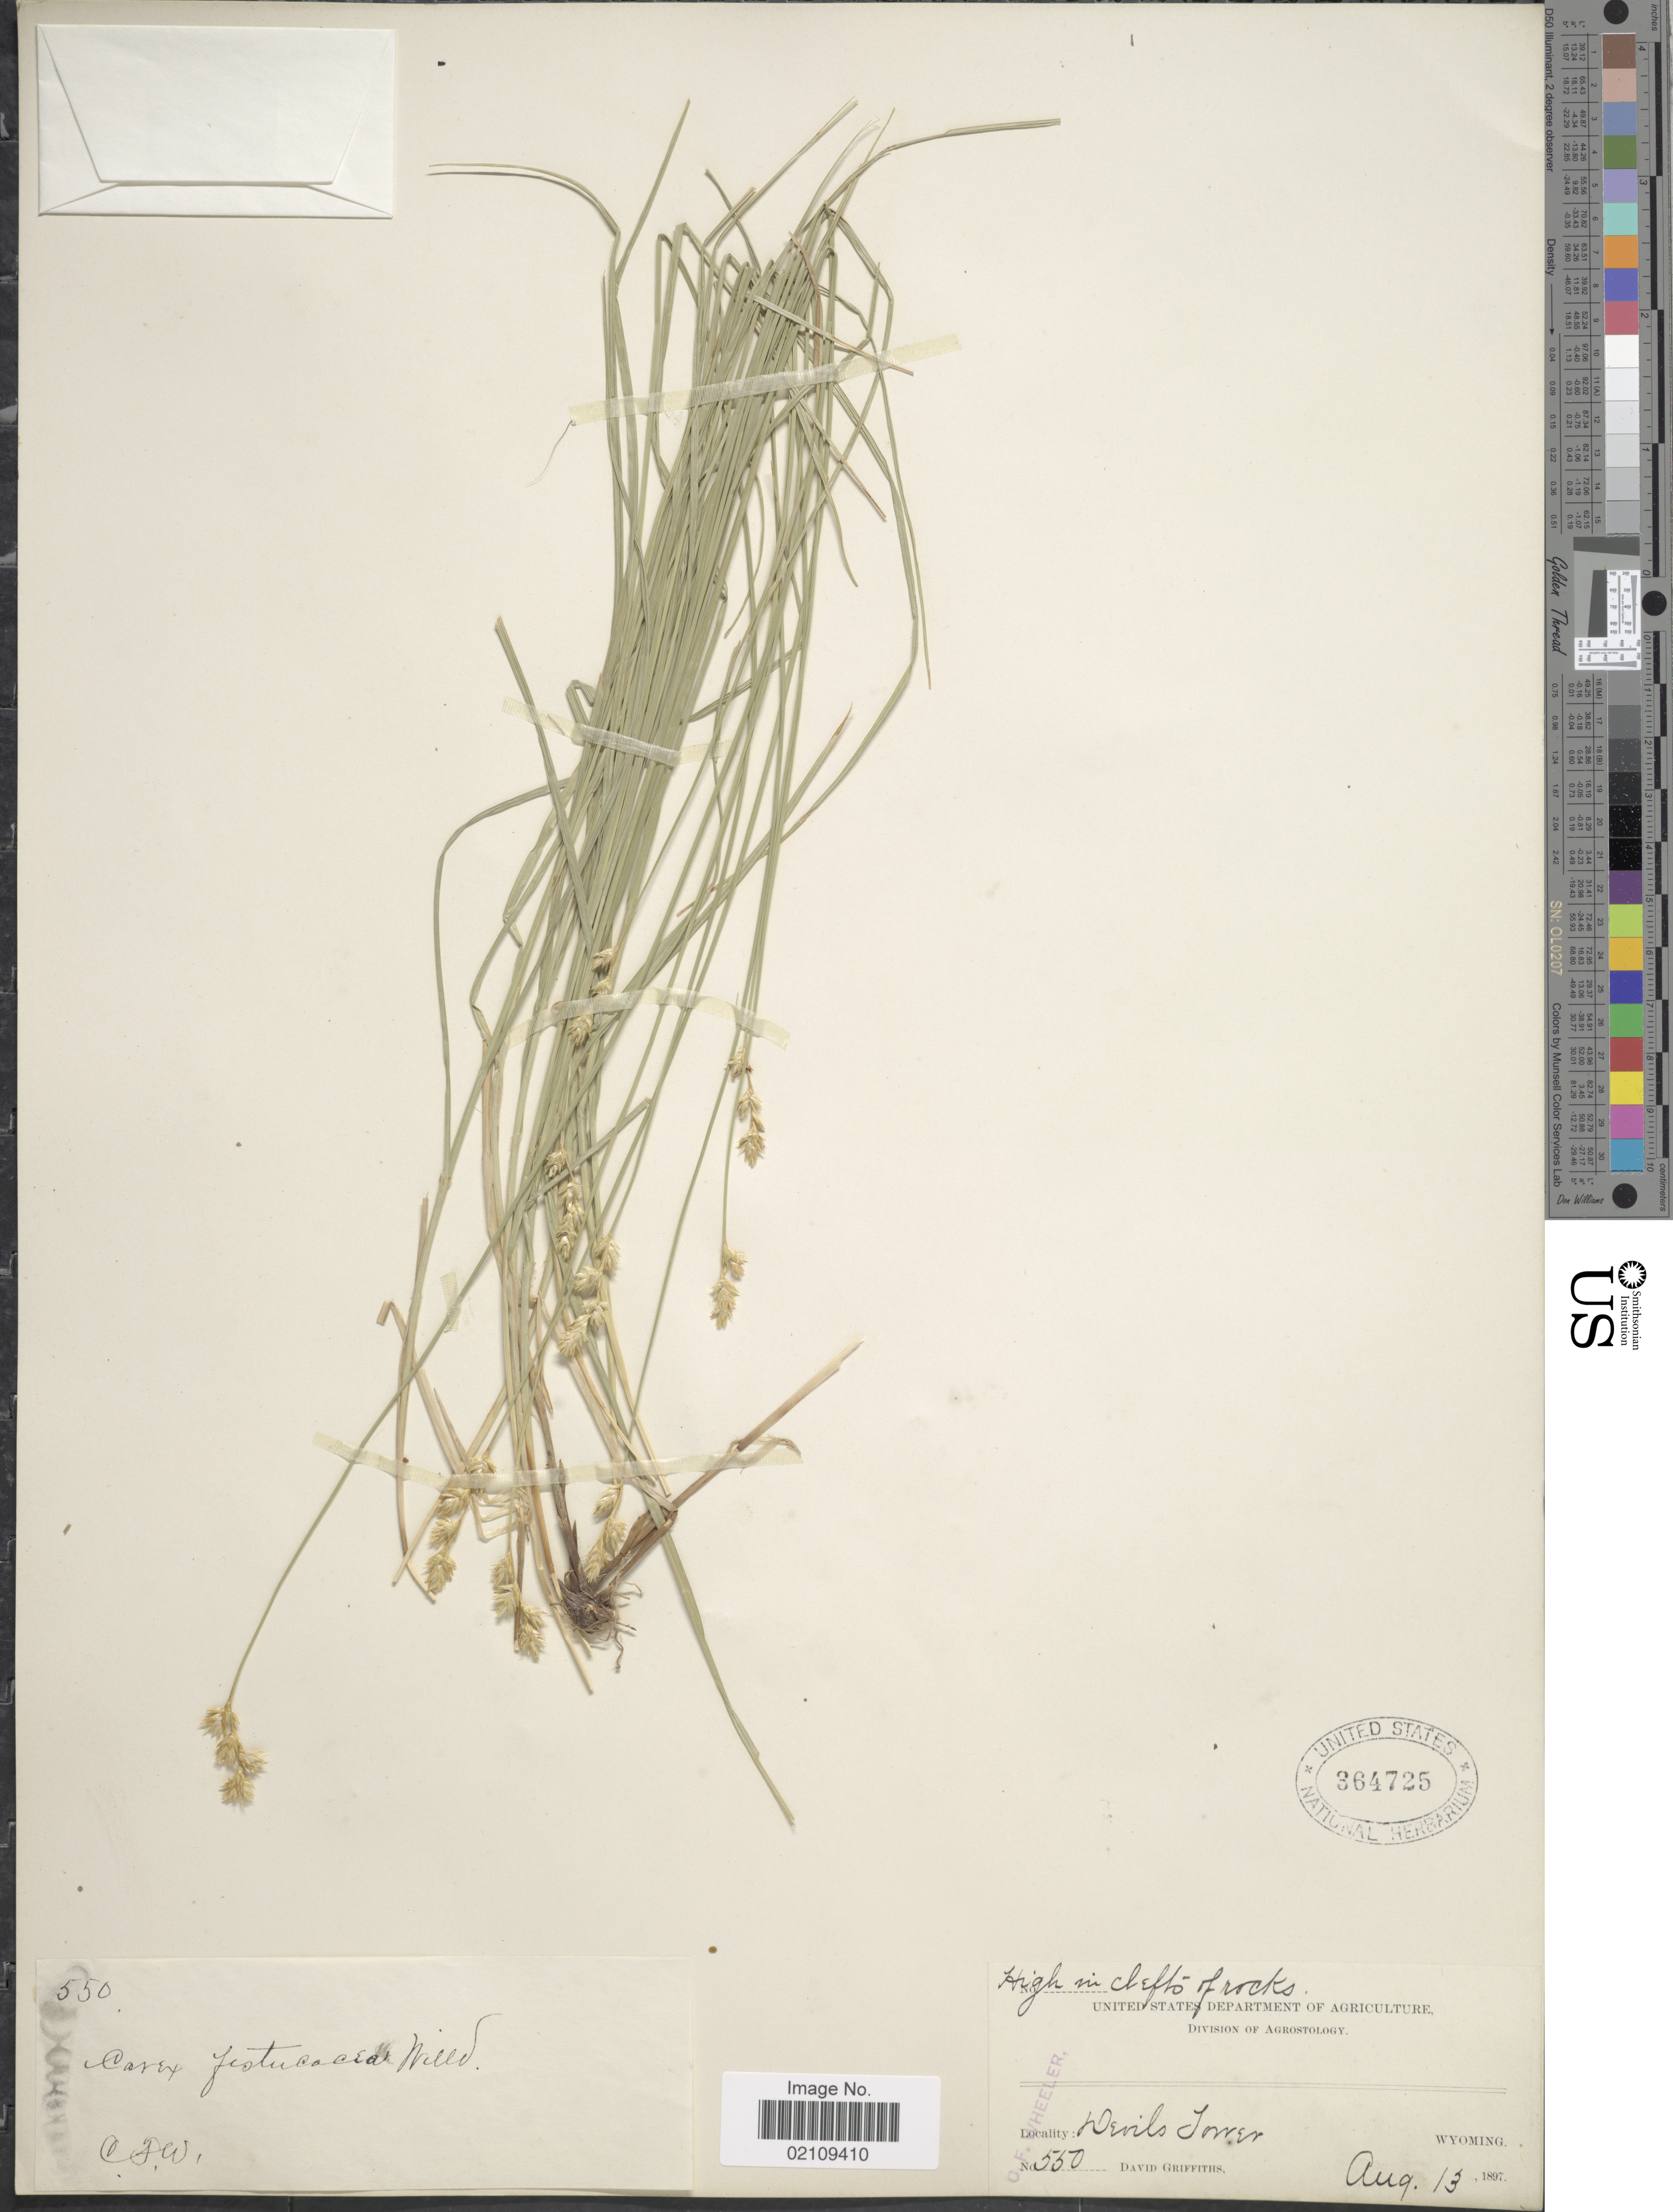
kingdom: Plantae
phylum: Tracheophyta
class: Liliopsida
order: Poales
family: Cyperaceae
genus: Carex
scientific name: Carex festucacea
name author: Willd.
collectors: D. Griffiths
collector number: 550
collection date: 1897-08-13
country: United States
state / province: Wyoming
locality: Devils Tower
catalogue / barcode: US 364725